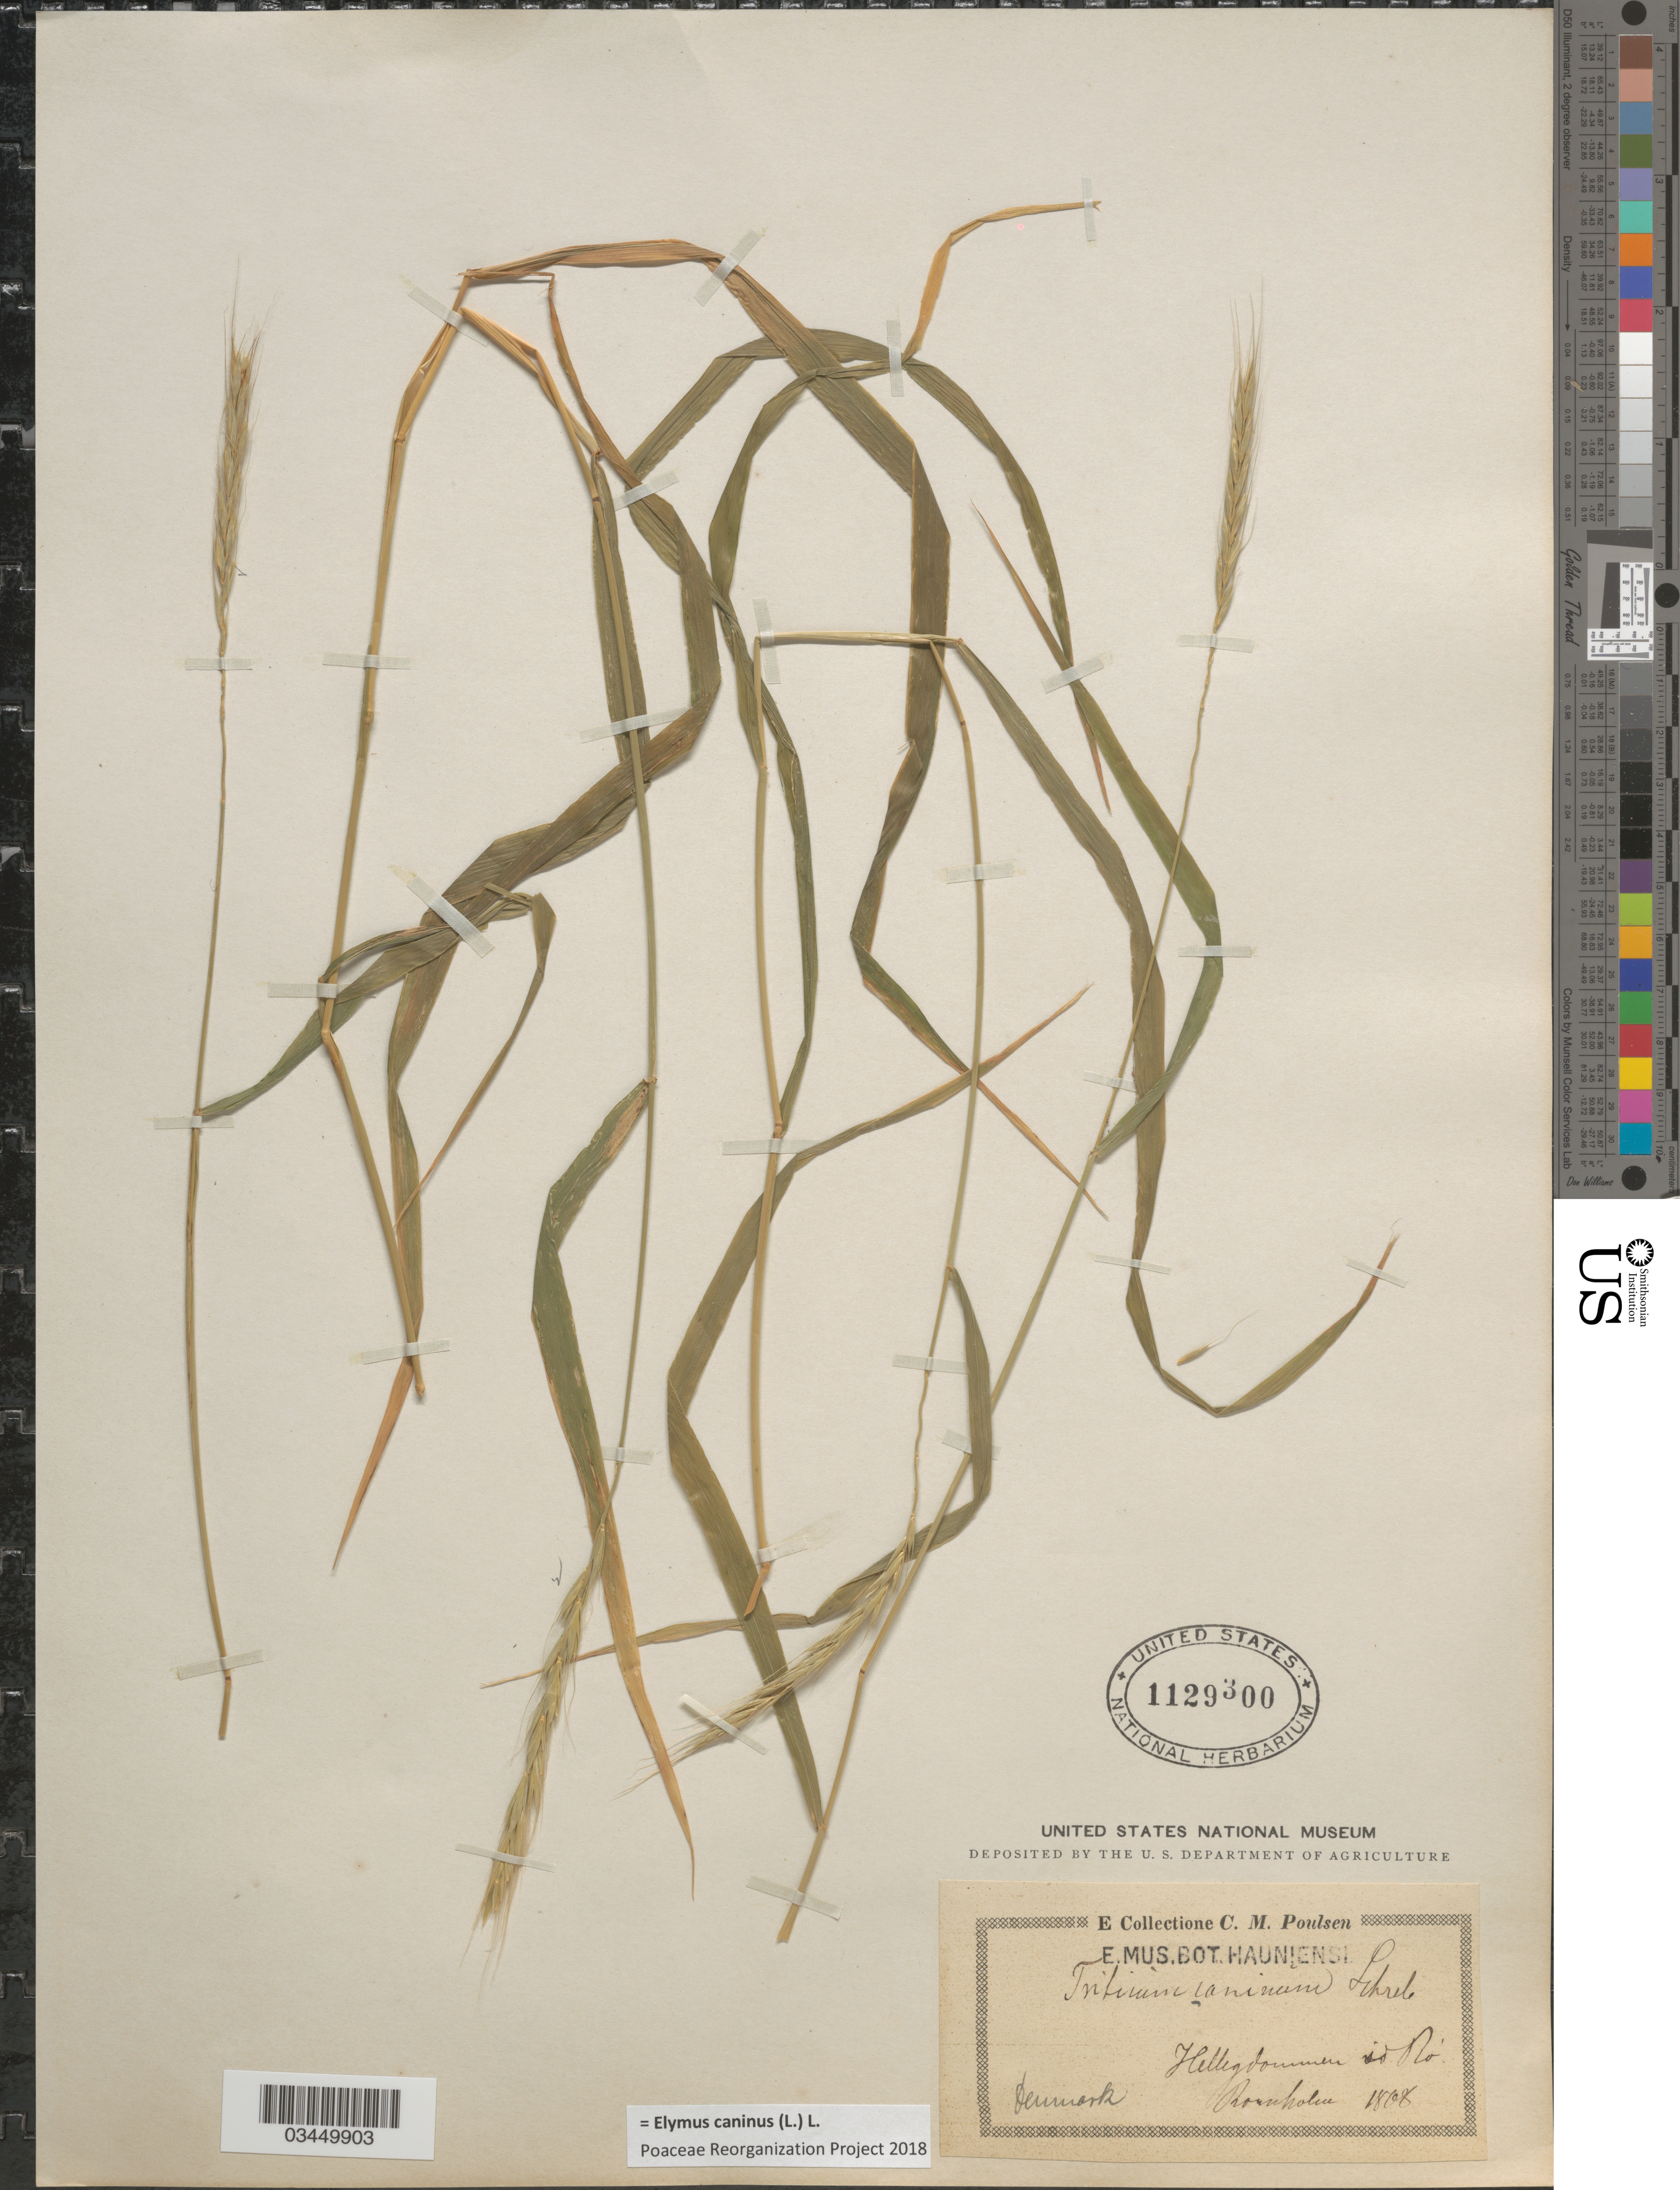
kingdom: Plantae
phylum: Tracheophyta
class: Liliopsida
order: Poales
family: Poaceae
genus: Elymus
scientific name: Elymus caninus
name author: (L.) L.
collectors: C. Poulsen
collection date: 1868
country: Denmark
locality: Hellegdommen [illegible text] Ró Bornholm.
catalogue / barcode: US 1129300